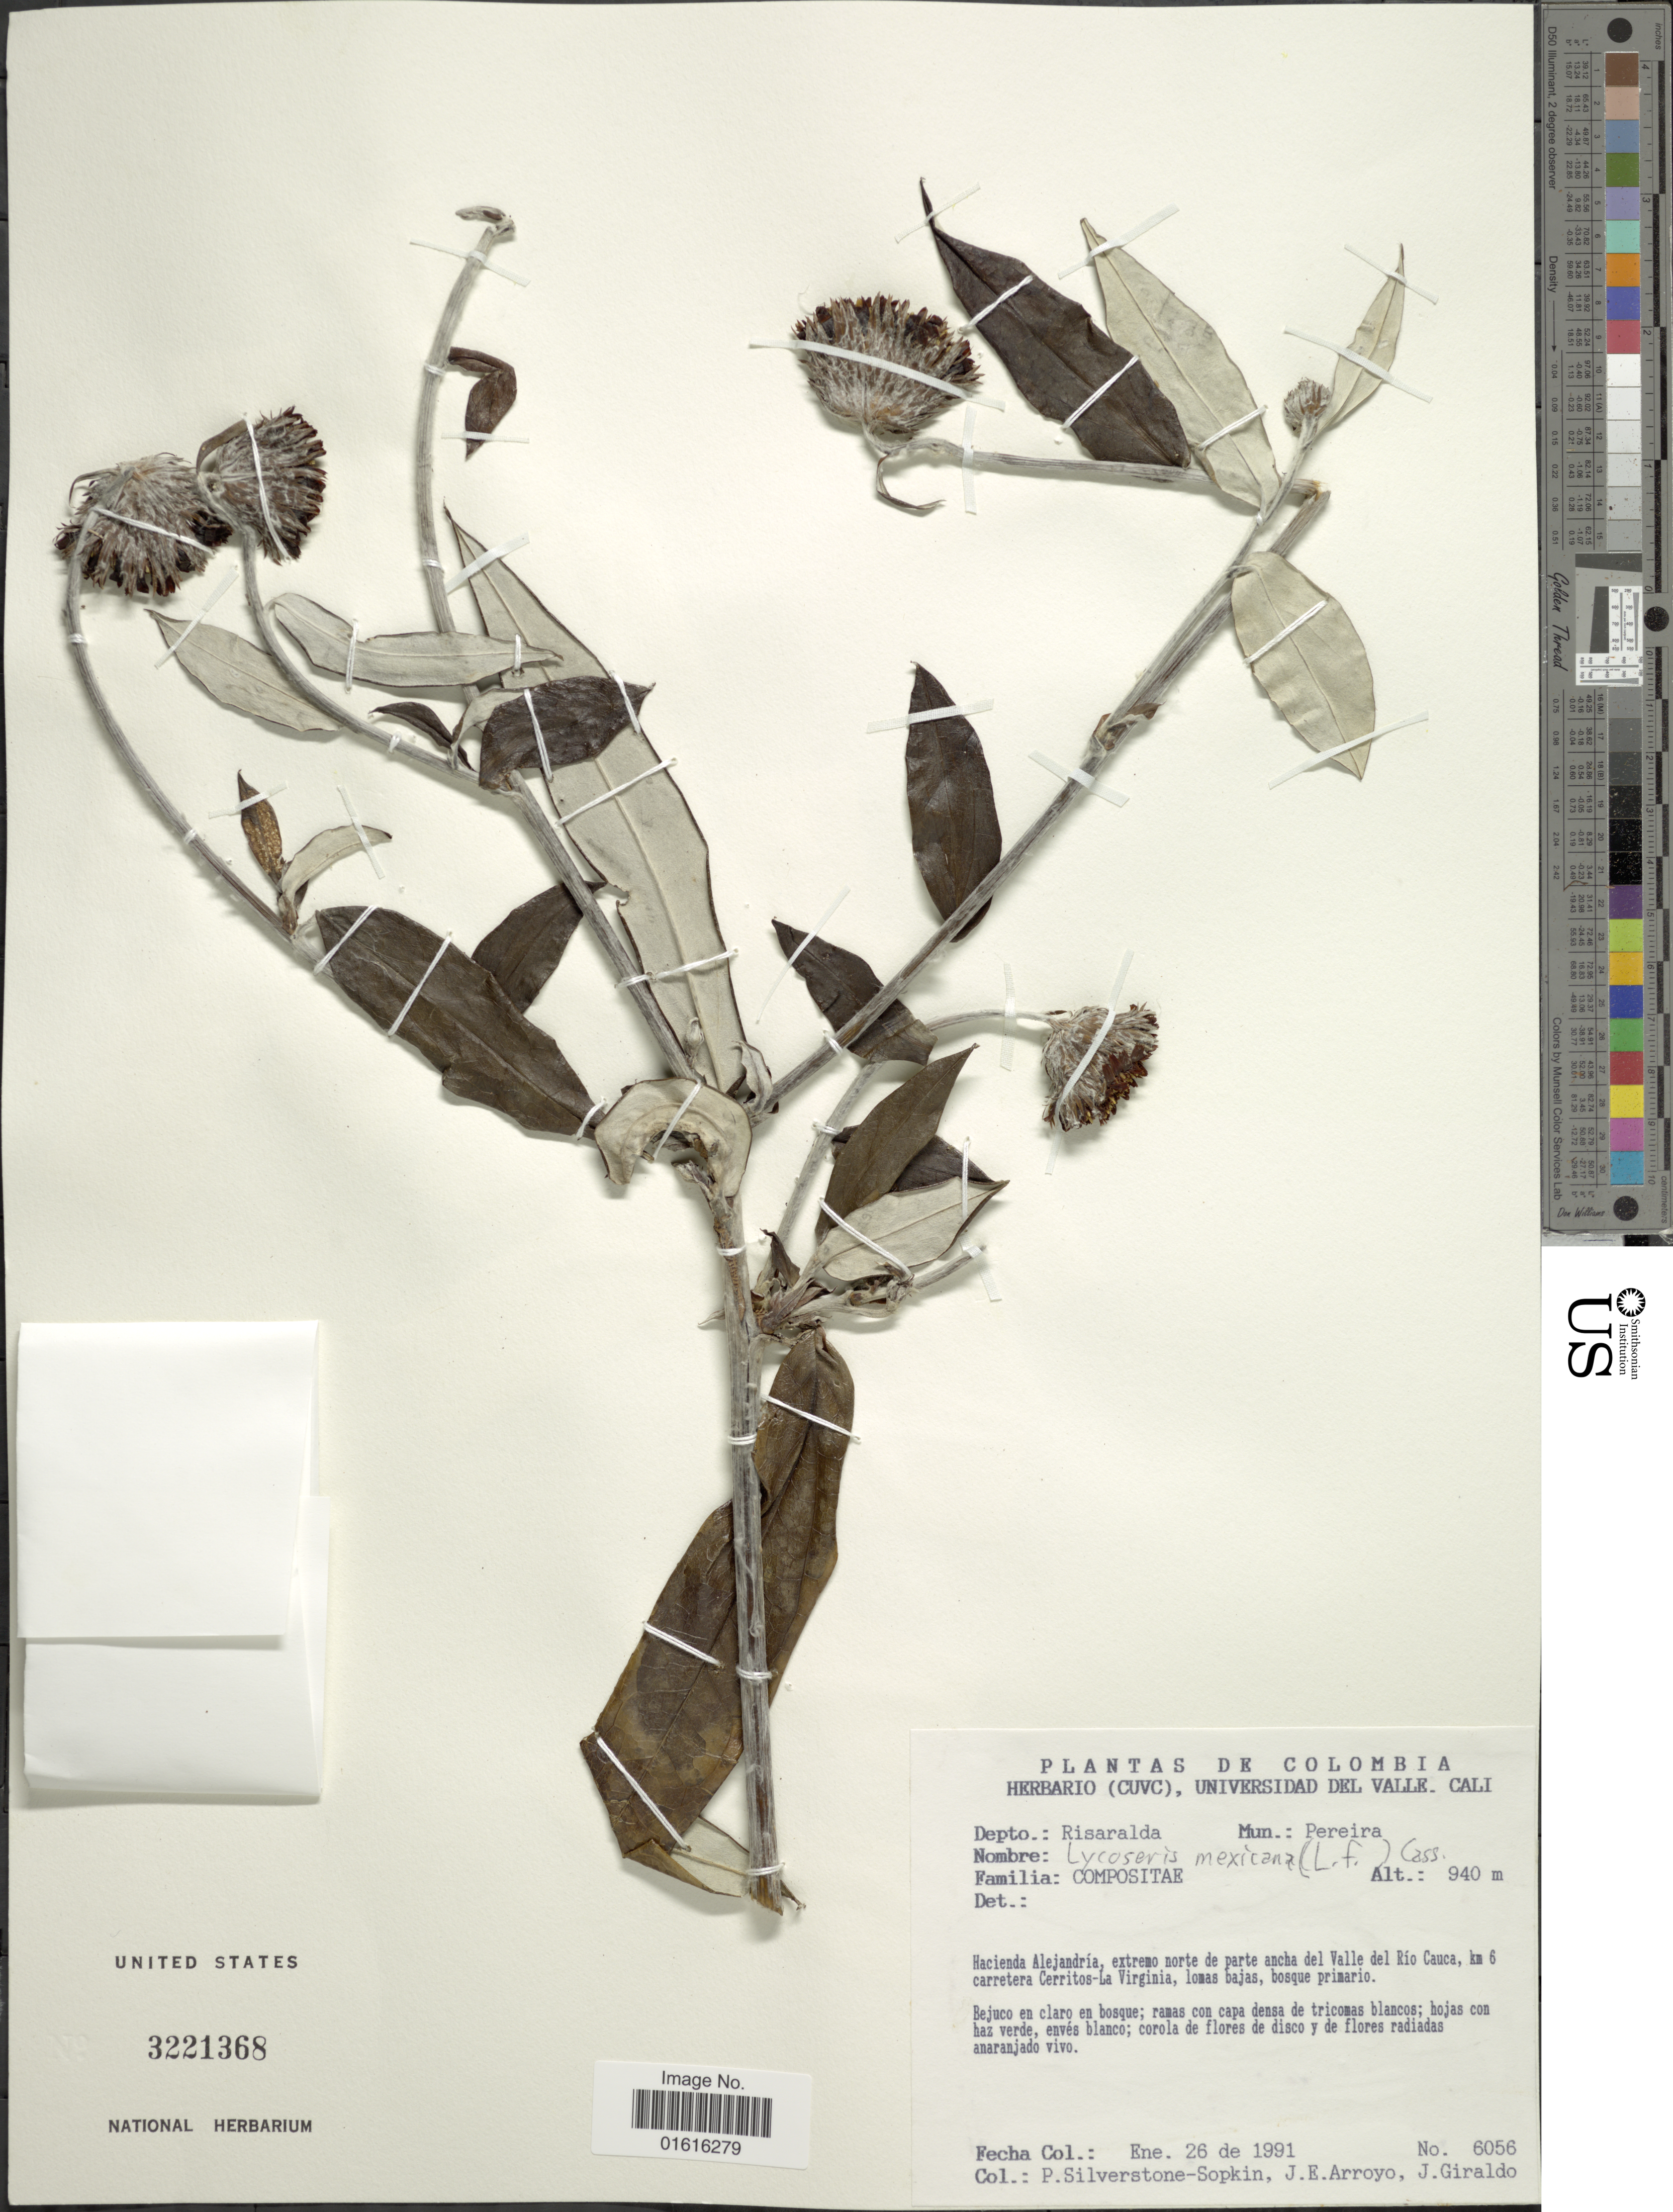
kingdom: Plantae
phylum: Tracheophyta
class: Magnoliopsida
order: Asterales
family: Asteraceae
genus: Lycoseris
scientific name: Lycoseris mexicana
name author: (L. f.) Cass.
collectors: P. A. Silverstone-Sopkin, J. Arroyo & J. Giraldo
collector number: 6056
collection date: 1991-01-26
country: Colombia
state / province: Risaralda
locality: Depto.: Risaralda. Mun.: Pereira. Hacienda Alejandría, extremo norte de parte ancha del Valle del Río Cauca, km 6 carretera Cerritos-Las Virginia, lomas bajas, bosque primario.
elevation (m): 940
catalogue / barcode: US 3221368